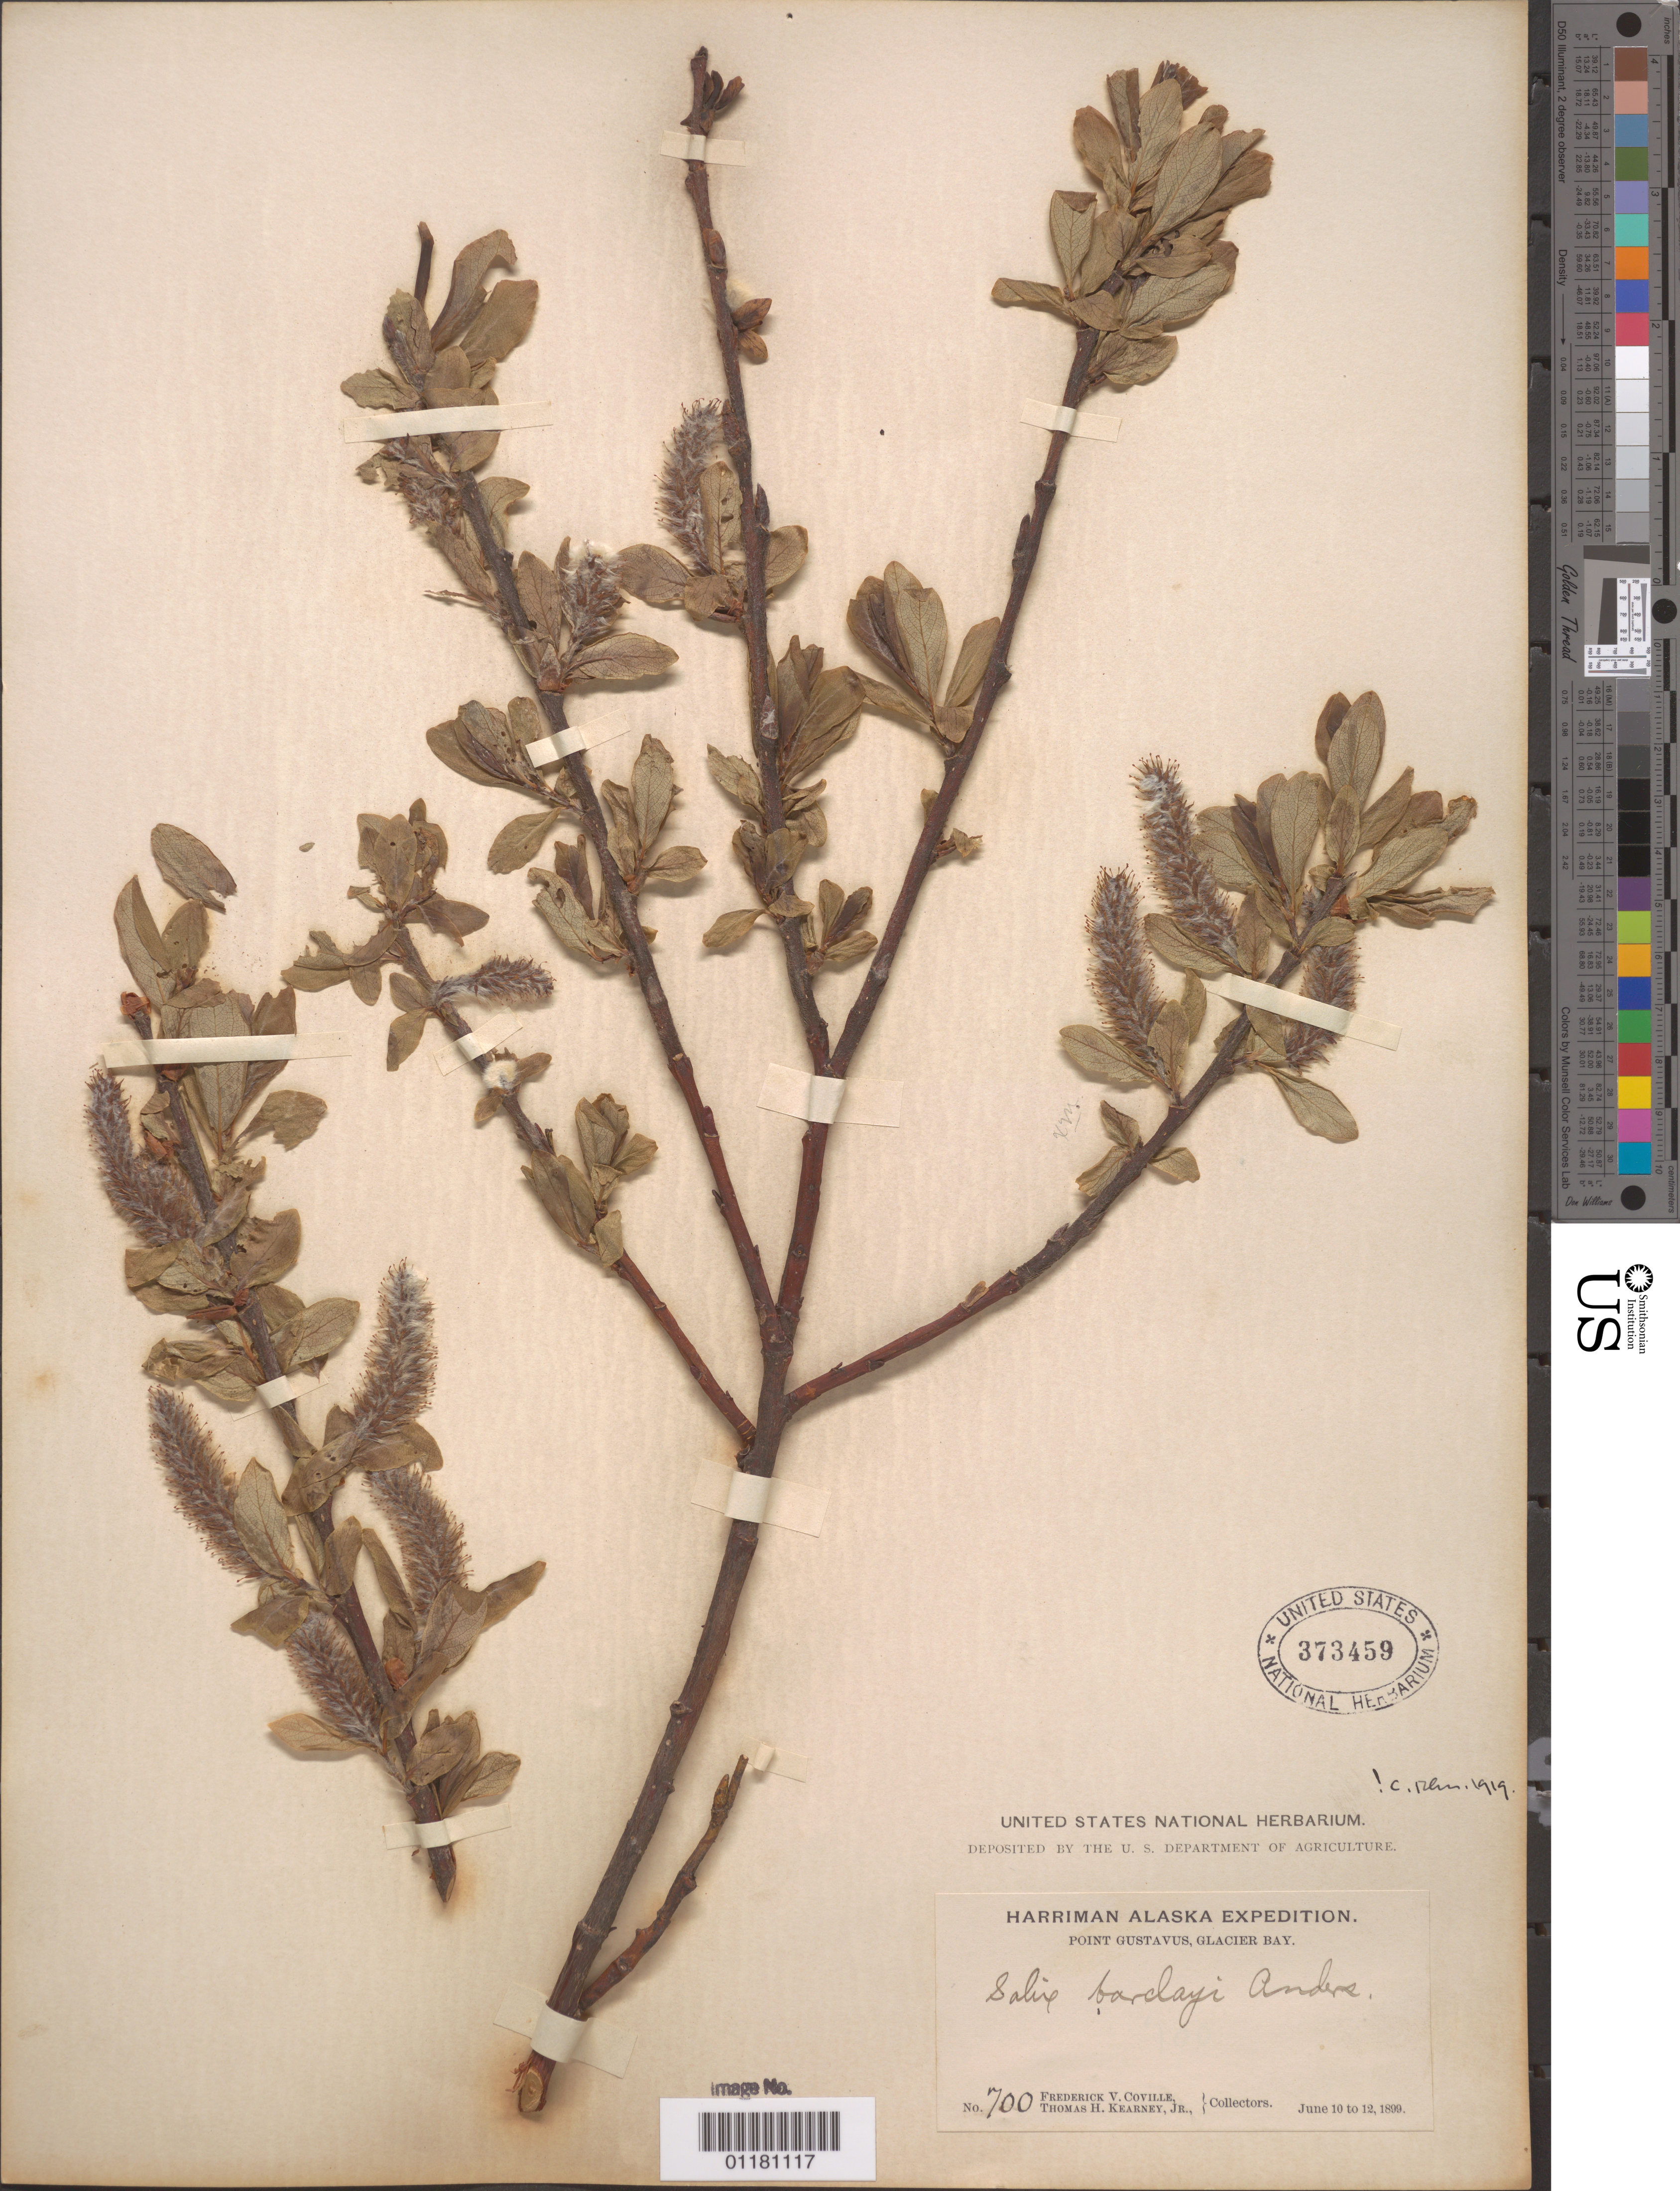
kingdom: Plantae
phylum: Tracheophyta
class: Magnoliopsida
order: Malpighiales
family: Salicaceae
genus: Salix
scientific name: Salix barclayi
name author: Andersson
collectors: F. V. Coville & C. Kearney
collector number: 700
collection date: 1899-06-10/1899-06-12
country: United States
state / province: Alaska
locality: Point Gustavus, Glacier Bay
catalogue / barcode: US 373459